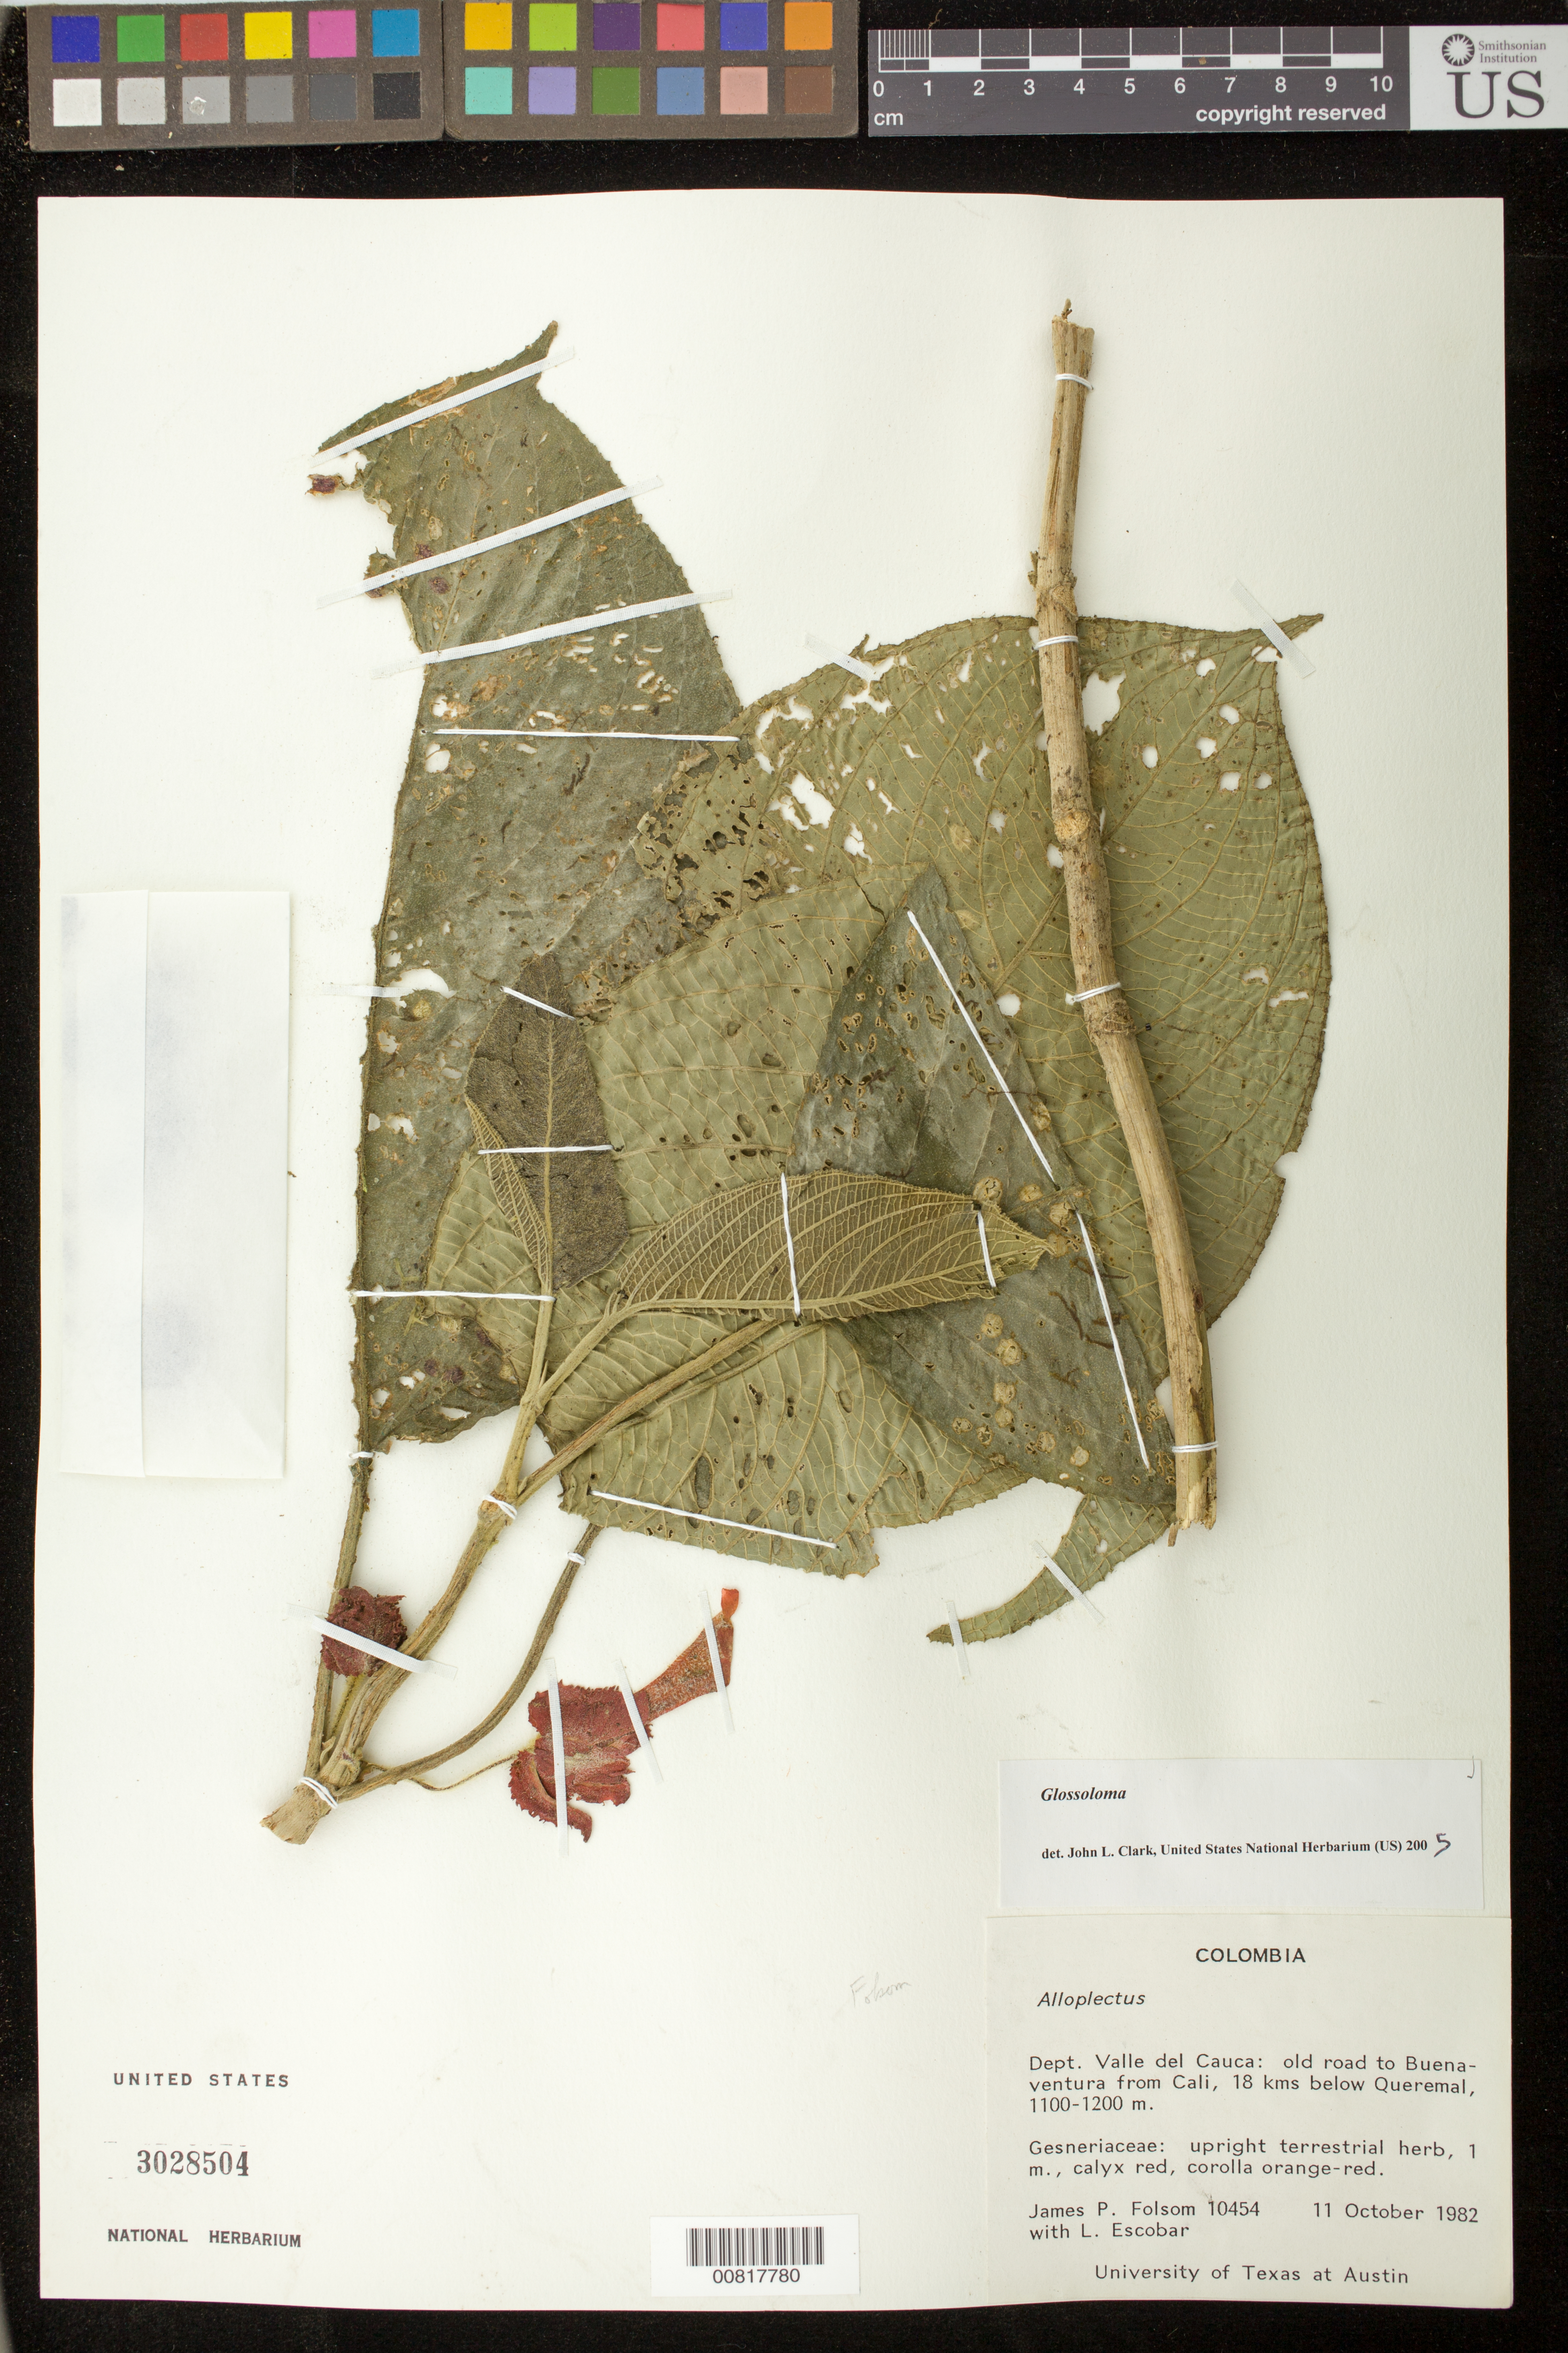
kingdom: Plantae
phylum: Tracheophyta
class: Magnoliopsida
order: Lamiales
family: Gesneriaceae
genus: Glossoloma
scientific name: Glossoloma sp.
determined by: Clark, J. L., (SEL), The Marie Selby Botanical Garden (UNITED STATES)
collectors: J. P. Folsom & L. K. de Escobar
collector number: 10454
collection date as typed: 11 Oct 1982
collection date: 1982-10-11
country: Colombia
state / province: Valle del Cauca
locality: Old road to Buenaventura to Cali, 18 km below Queremal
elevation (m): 1100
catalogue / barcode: US 3028504